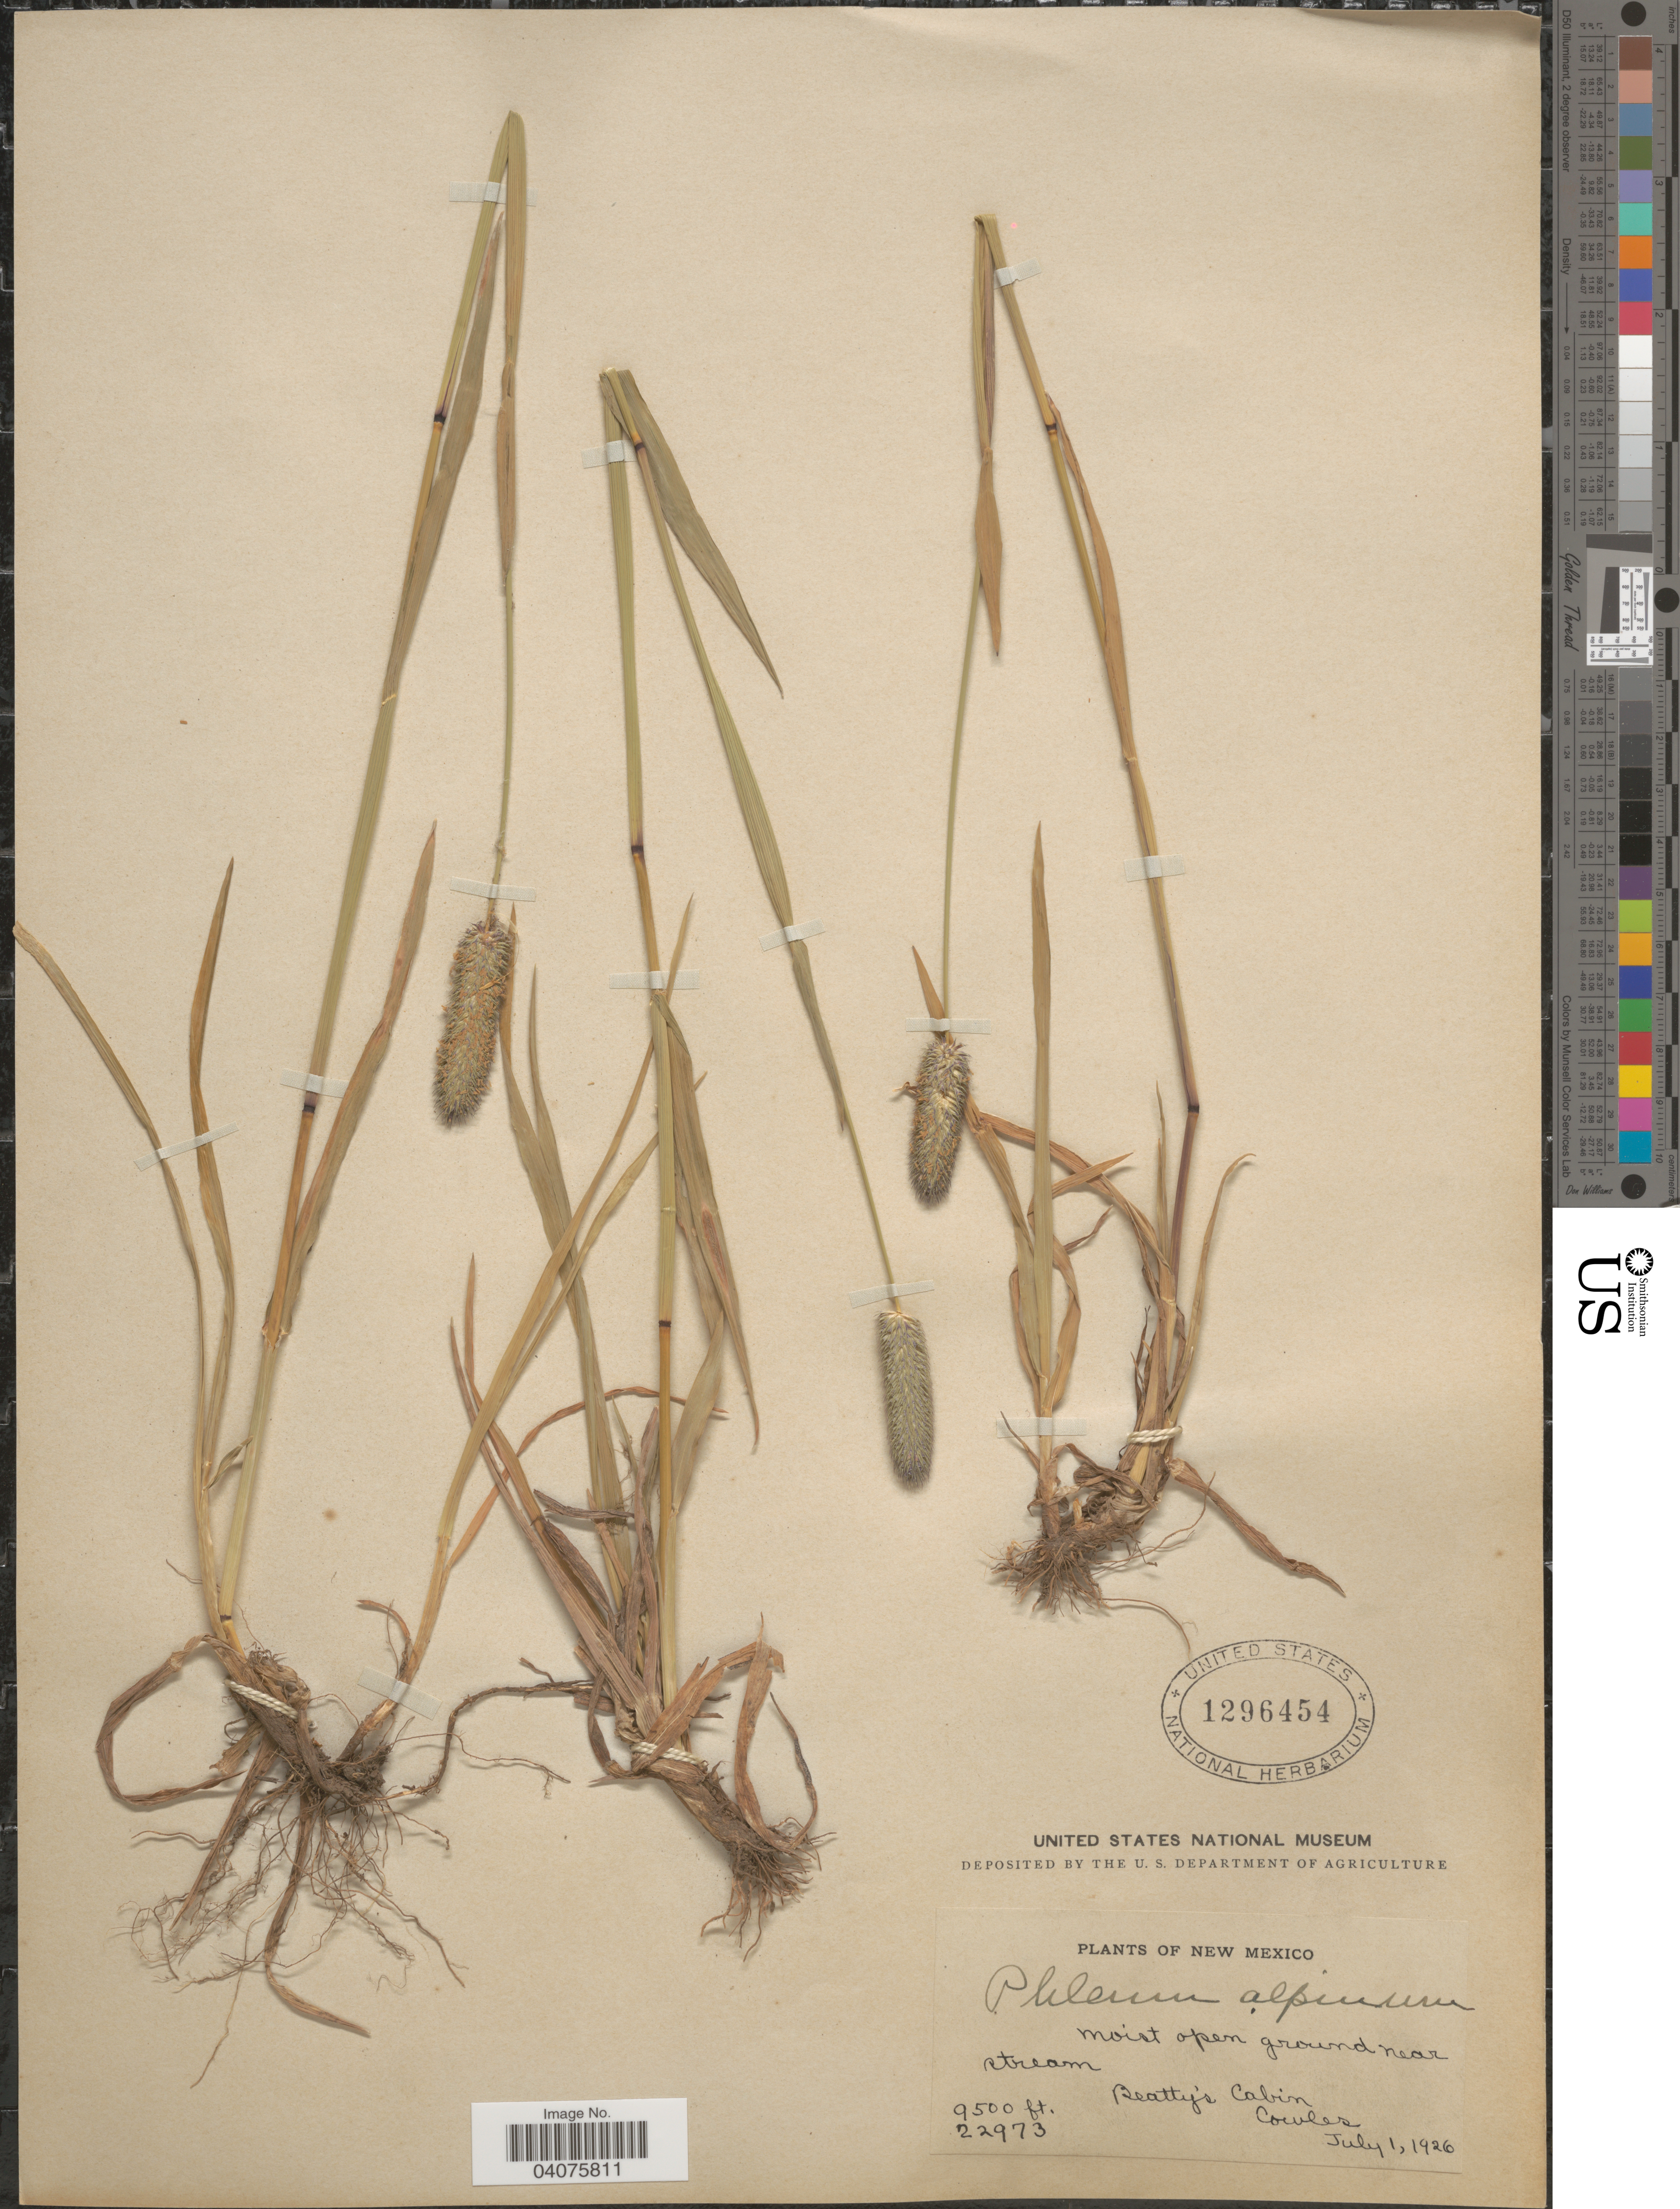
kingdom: Plantae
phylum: Tracheophyta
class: Liliopsida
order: Poales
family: Poaceae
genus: Phleum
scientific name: Phleum alpinum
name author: L.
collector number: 22973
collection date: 1926-07-01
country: United States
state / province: New Mexico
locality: Moist open ground near stream. Beatty's Cabin Coules.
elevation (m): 2896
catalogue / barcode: US 1296454